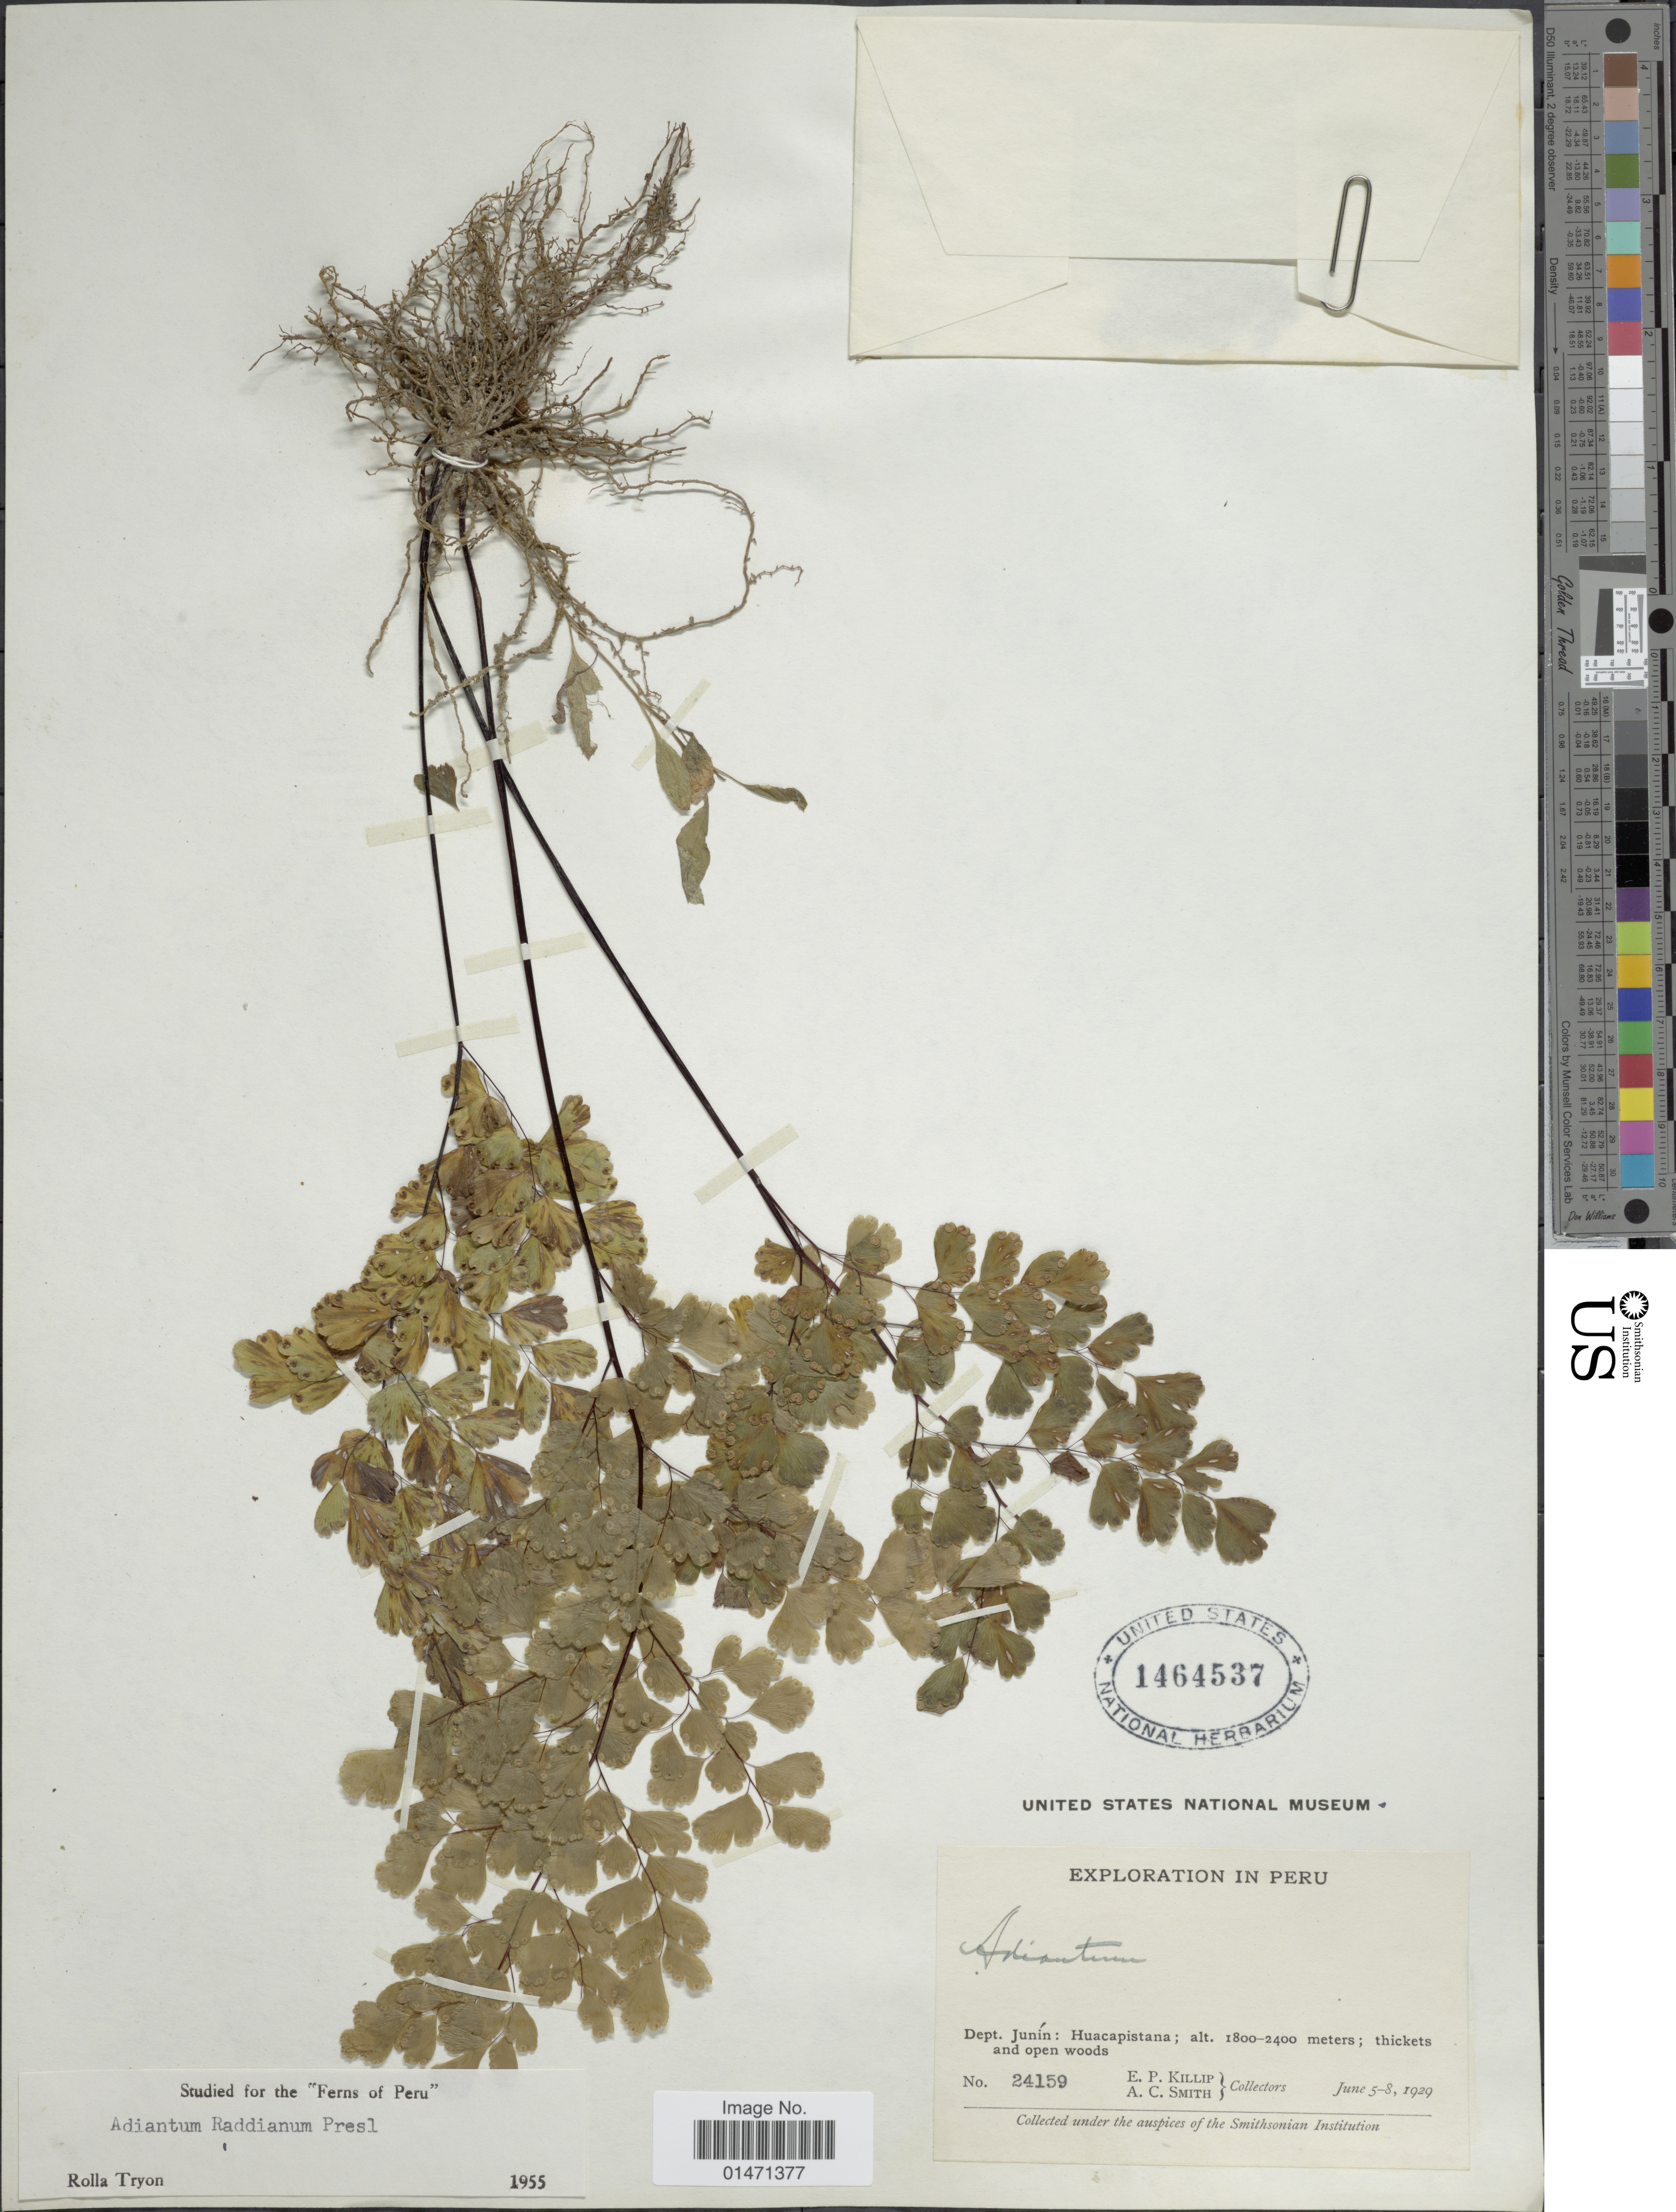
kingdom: Plantae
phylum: Tracheophyta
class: Polypodiopsida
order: Polypodiales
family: Pteridaceae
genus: Adiantum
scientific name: Adiantum raddianum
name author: C. Presl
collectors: E. P. Killip & A. C. Smith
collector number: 24159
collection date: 1929-06-05/1929-06-08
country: Peru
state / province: Junín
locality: Dept. Junin: Huacapistana, thickets and open woods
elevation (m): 1800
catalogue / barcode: US 1464537